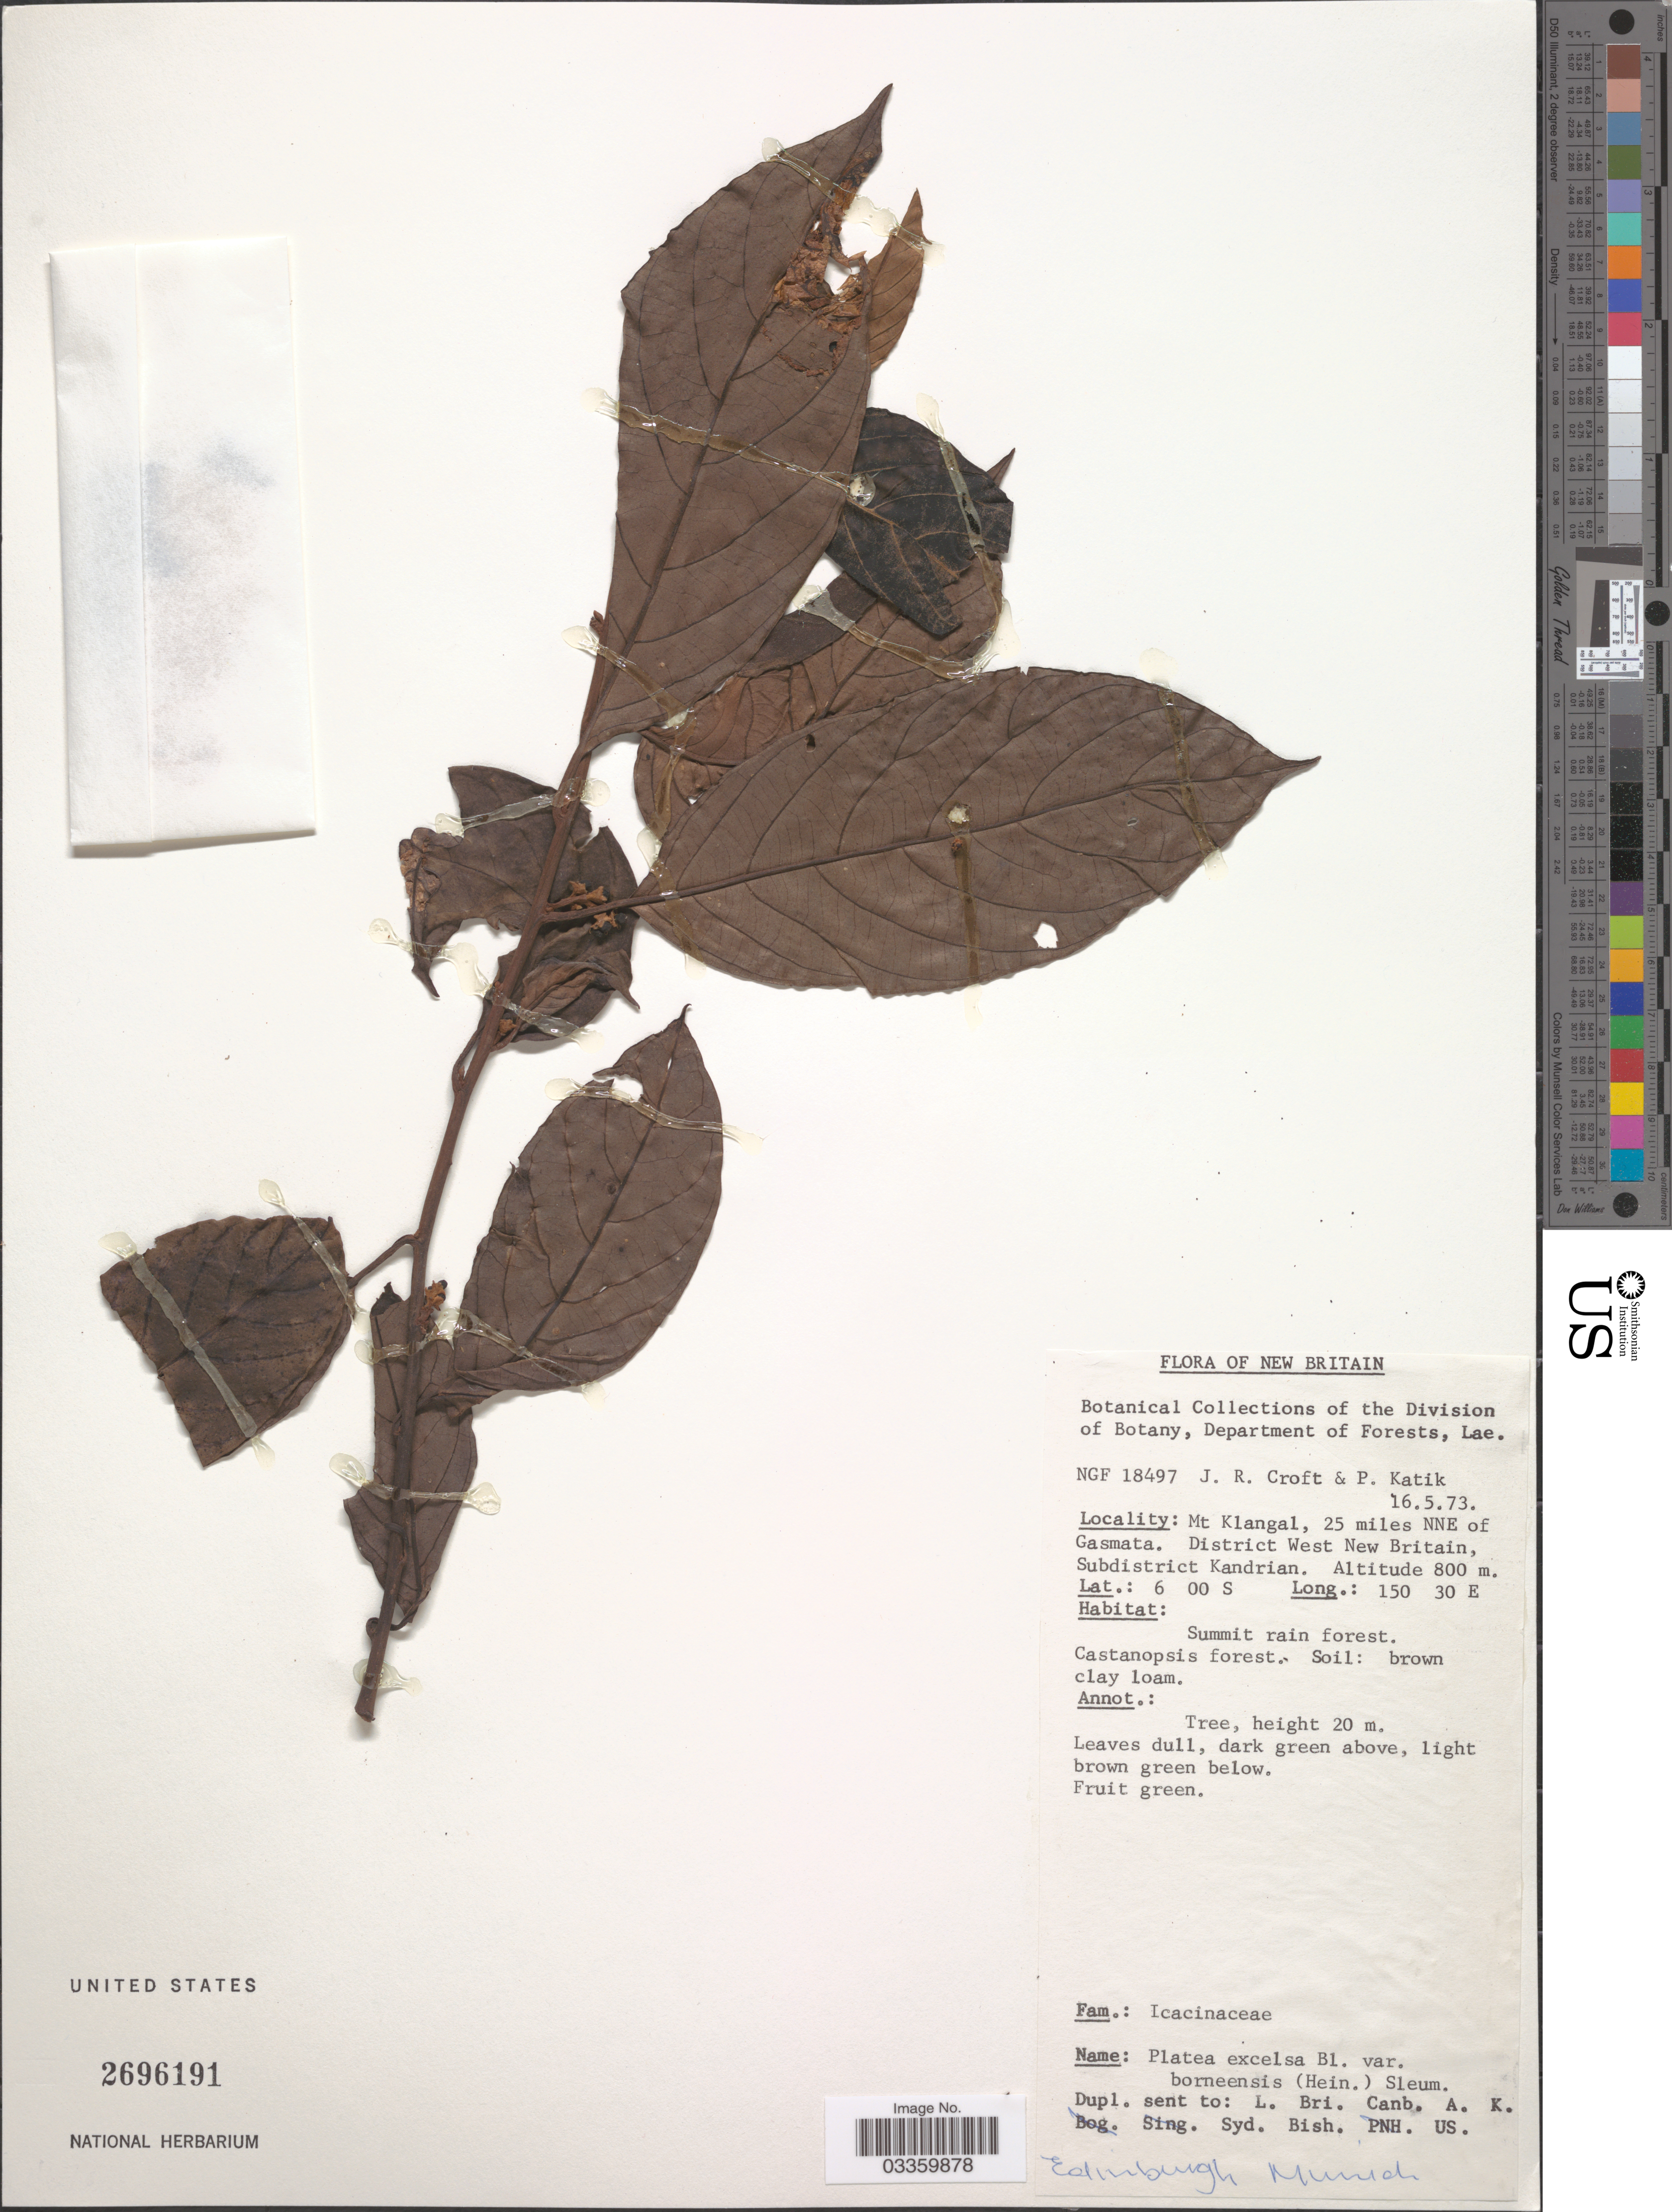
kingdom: Plantae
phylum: Tracheophyta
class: Magnoliopsida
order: Metteniusales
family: Metteniusaceae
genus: Platea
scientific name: Platea excelsa var. borneensia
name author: (Blume) Sleumer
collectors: J. R. Croft & P. Katik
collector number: NGF 18497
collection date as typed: Transcribed d/m/y: 16/5/73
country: Papua New Guinea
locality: New Britain. Mt Klangal, 25 miles NNE of Gasmata. District West New Britain, Subdistrict Kandrian.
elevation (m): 800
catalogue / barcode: US 2696191